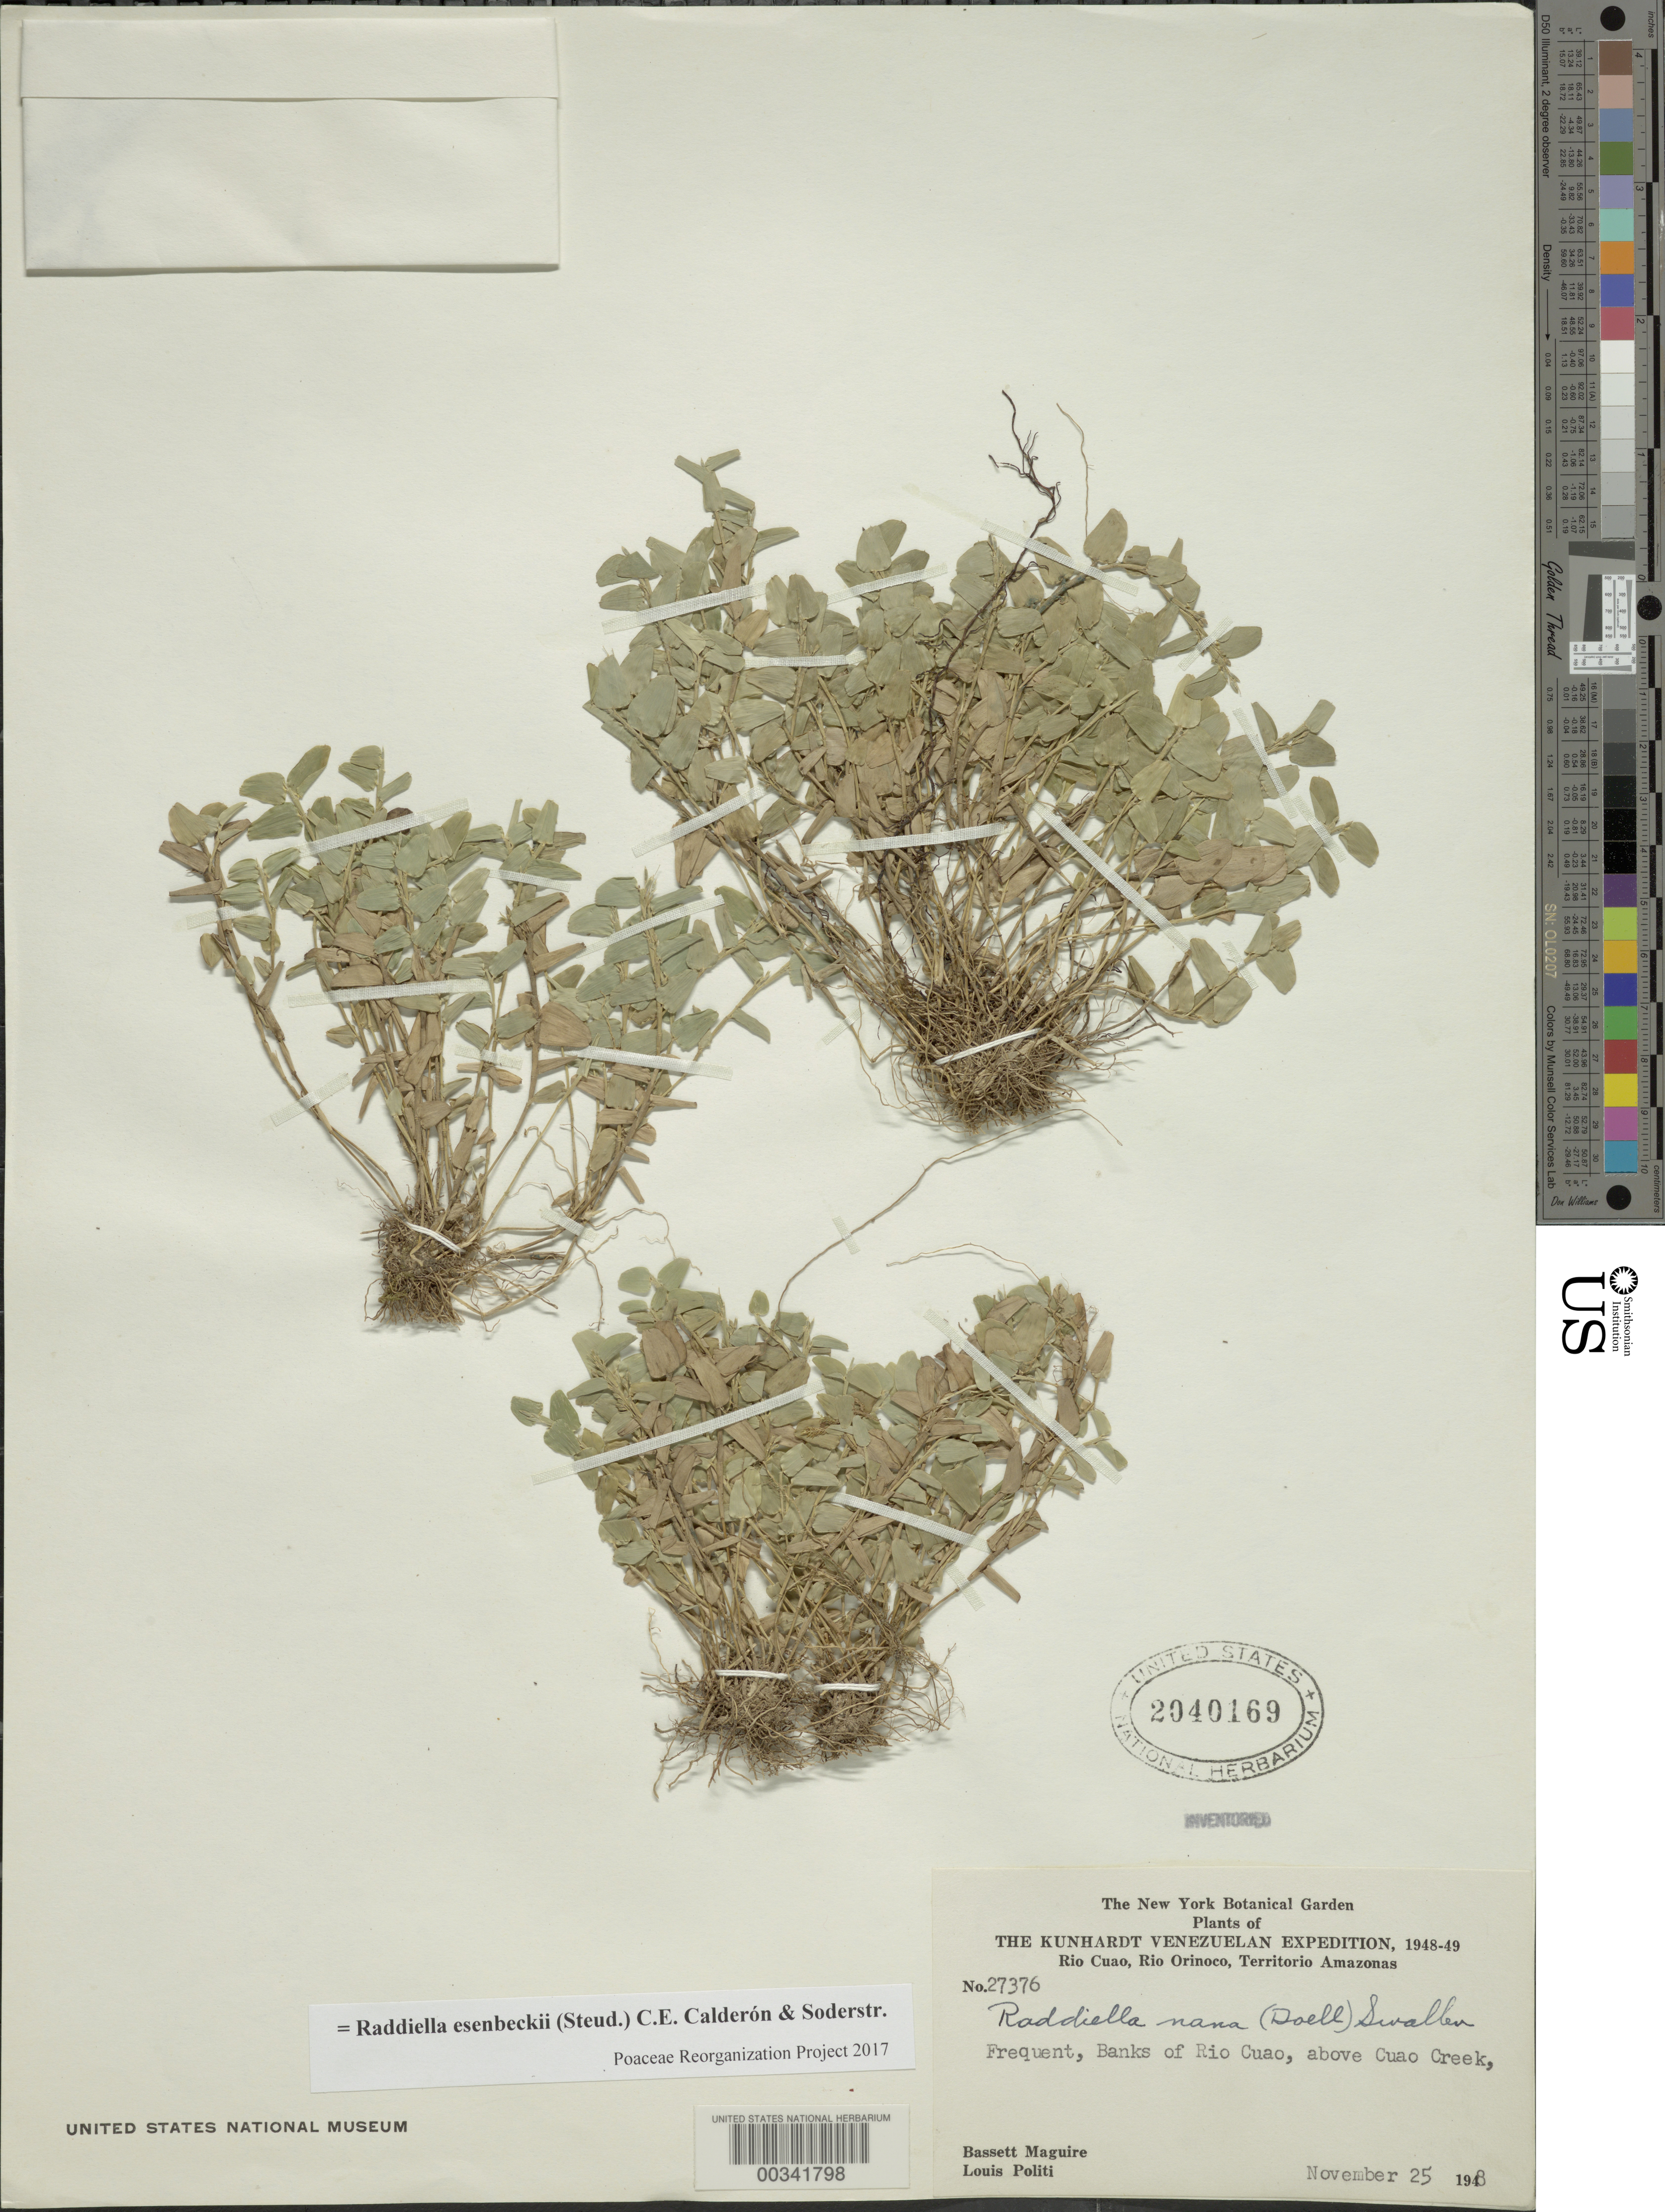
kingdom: Plantae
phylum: Tracheophyta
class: Liliopsida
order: Poales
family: Poaceae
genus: Raddiella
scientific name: Raddiella esenbeckii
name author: (Steud.) C. E. Calderón & Soderstr.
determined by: Poaceae Reorganization Project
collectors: B. Maguire & L. Politi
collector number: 27376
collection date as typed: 25 Nov 1948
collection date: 1948-11-25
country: Venezuela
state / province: Amazonas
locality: Rio cuao, above cuao creek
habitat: River bank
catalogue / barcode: US 2040169